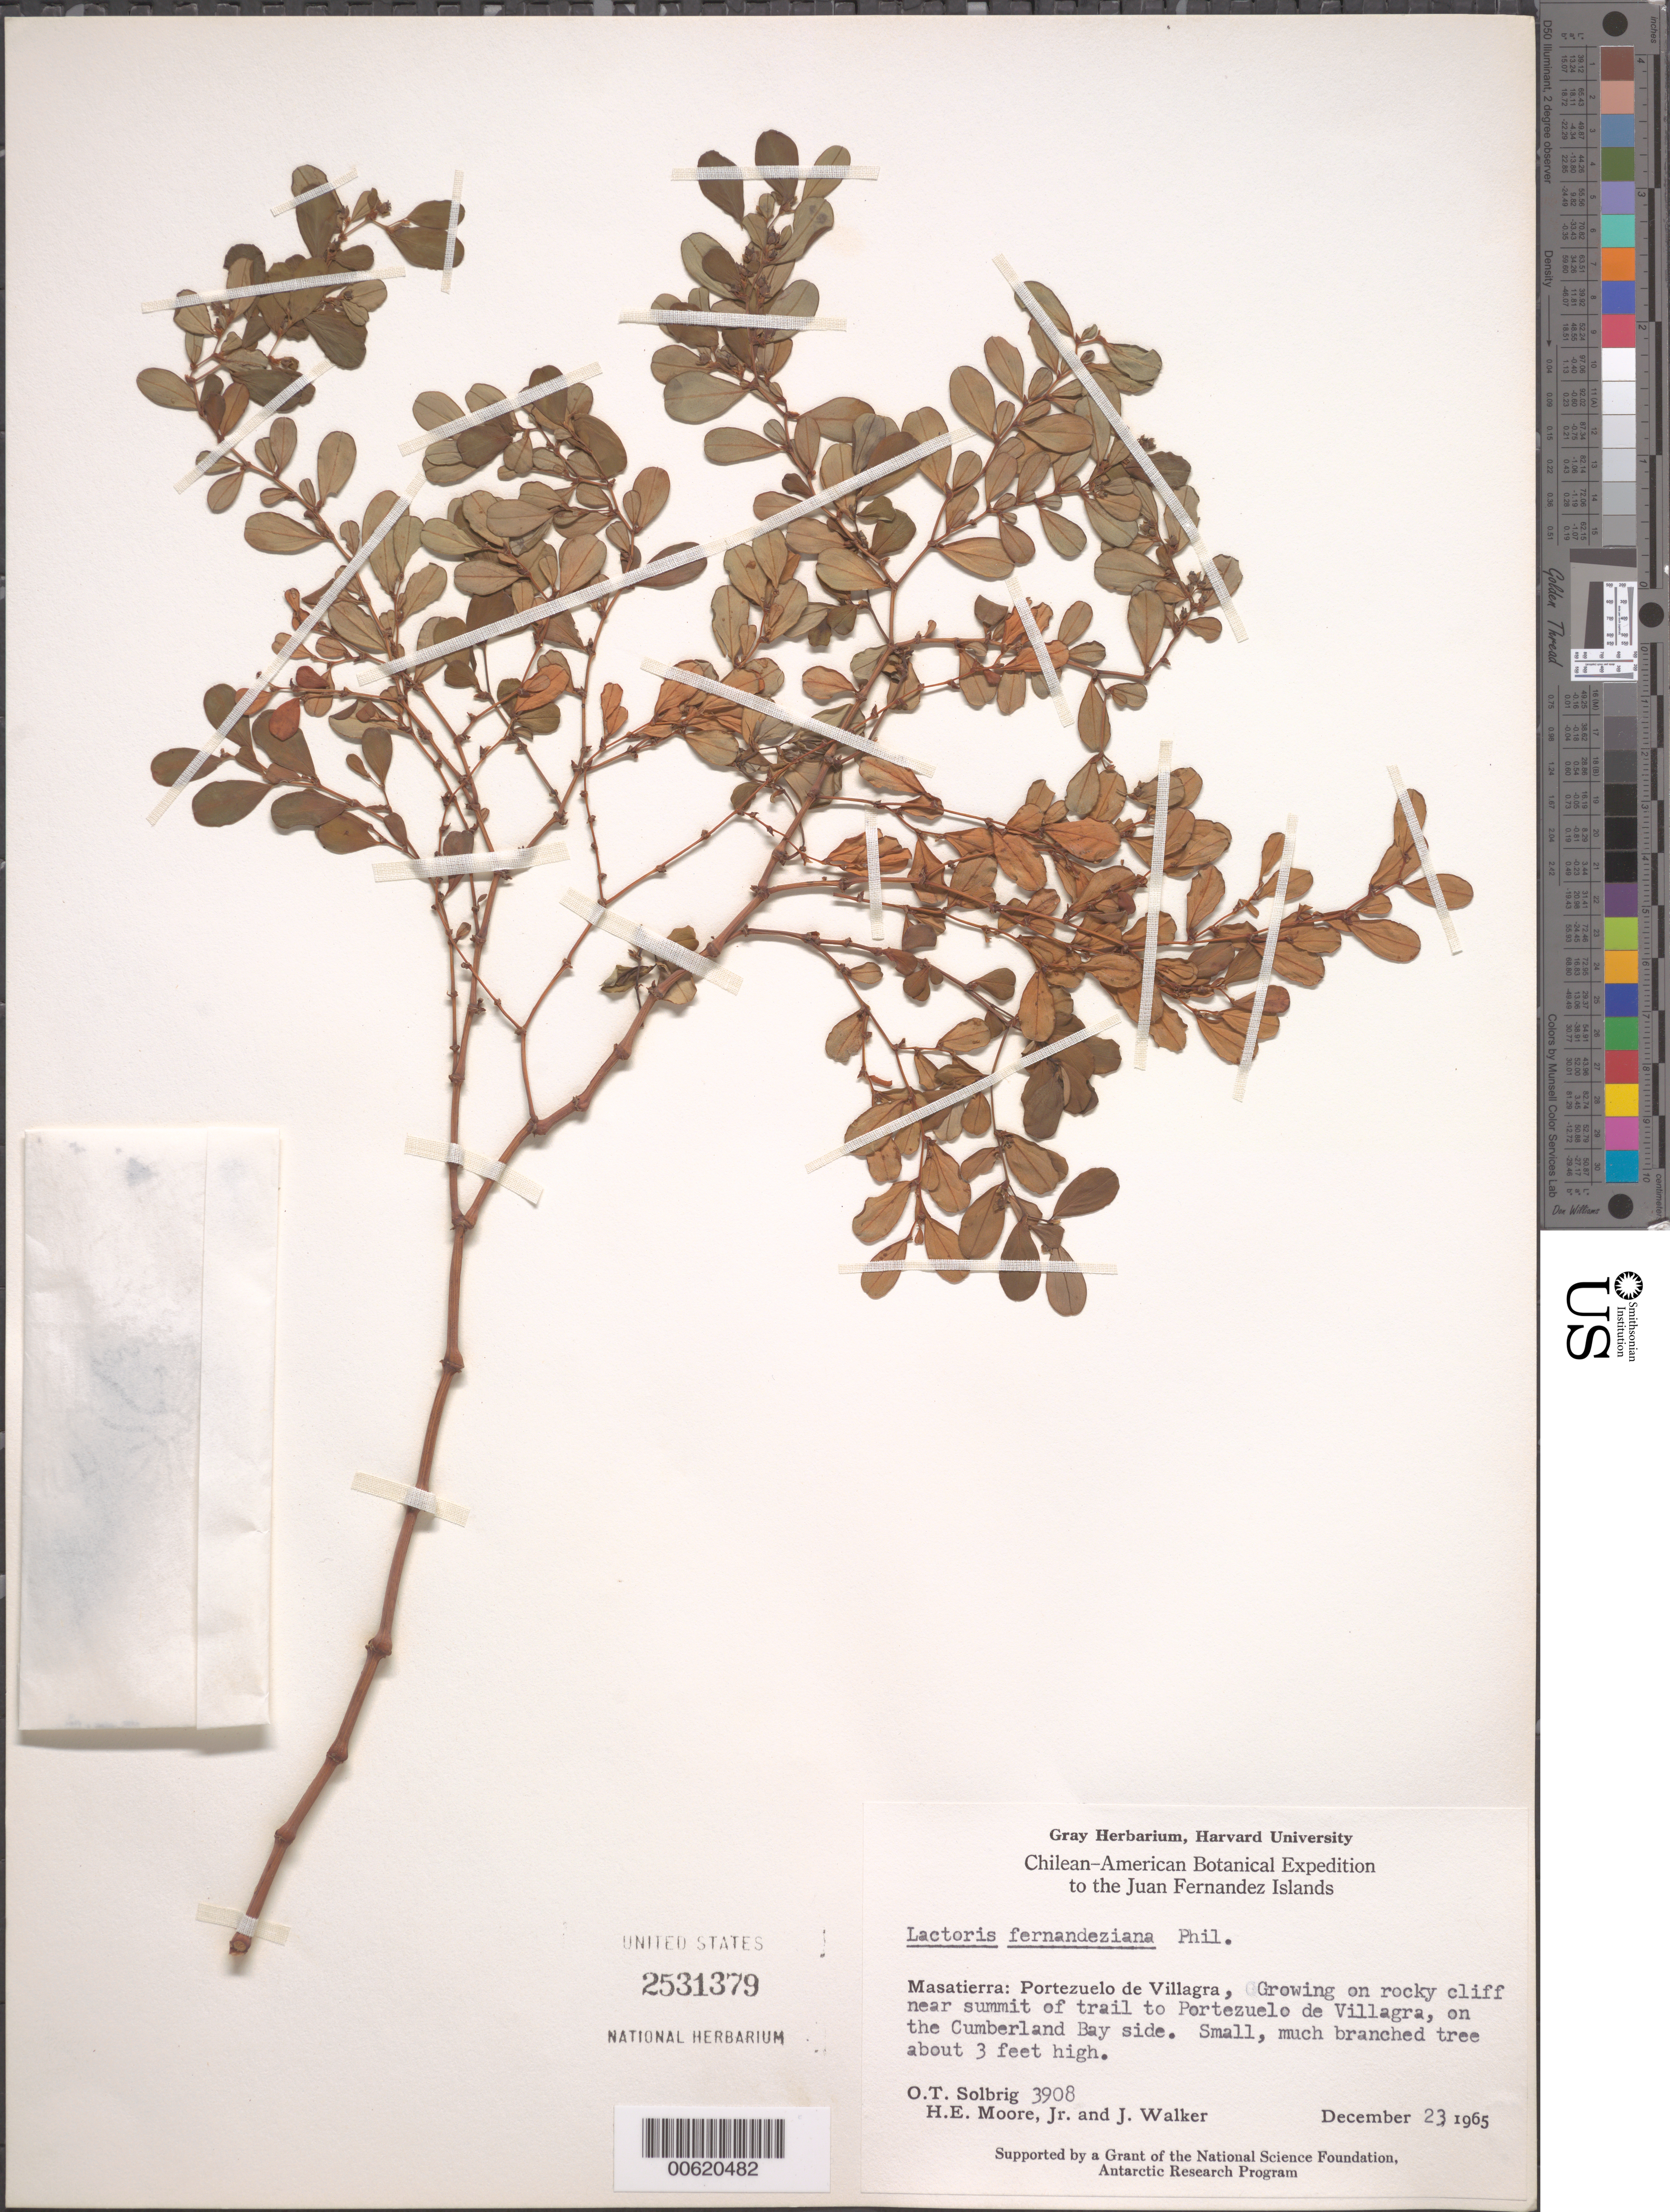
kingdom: Plantae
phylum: Tracheophyta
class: Magnoliopsida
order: Piperales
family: Aristolochiaceae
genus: Lactoris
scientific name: Lactoris fernandeziana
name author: Phil.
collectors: O. T. Solbrig, H. E. Moore & J. Walker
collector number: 3908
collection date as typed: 23 Dec 1965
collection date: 1965-12-23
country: Chile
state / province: Valparaíso (V)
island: Isla Más a Tierra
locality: Portezuelo de Villagra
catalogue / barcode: US 2531379